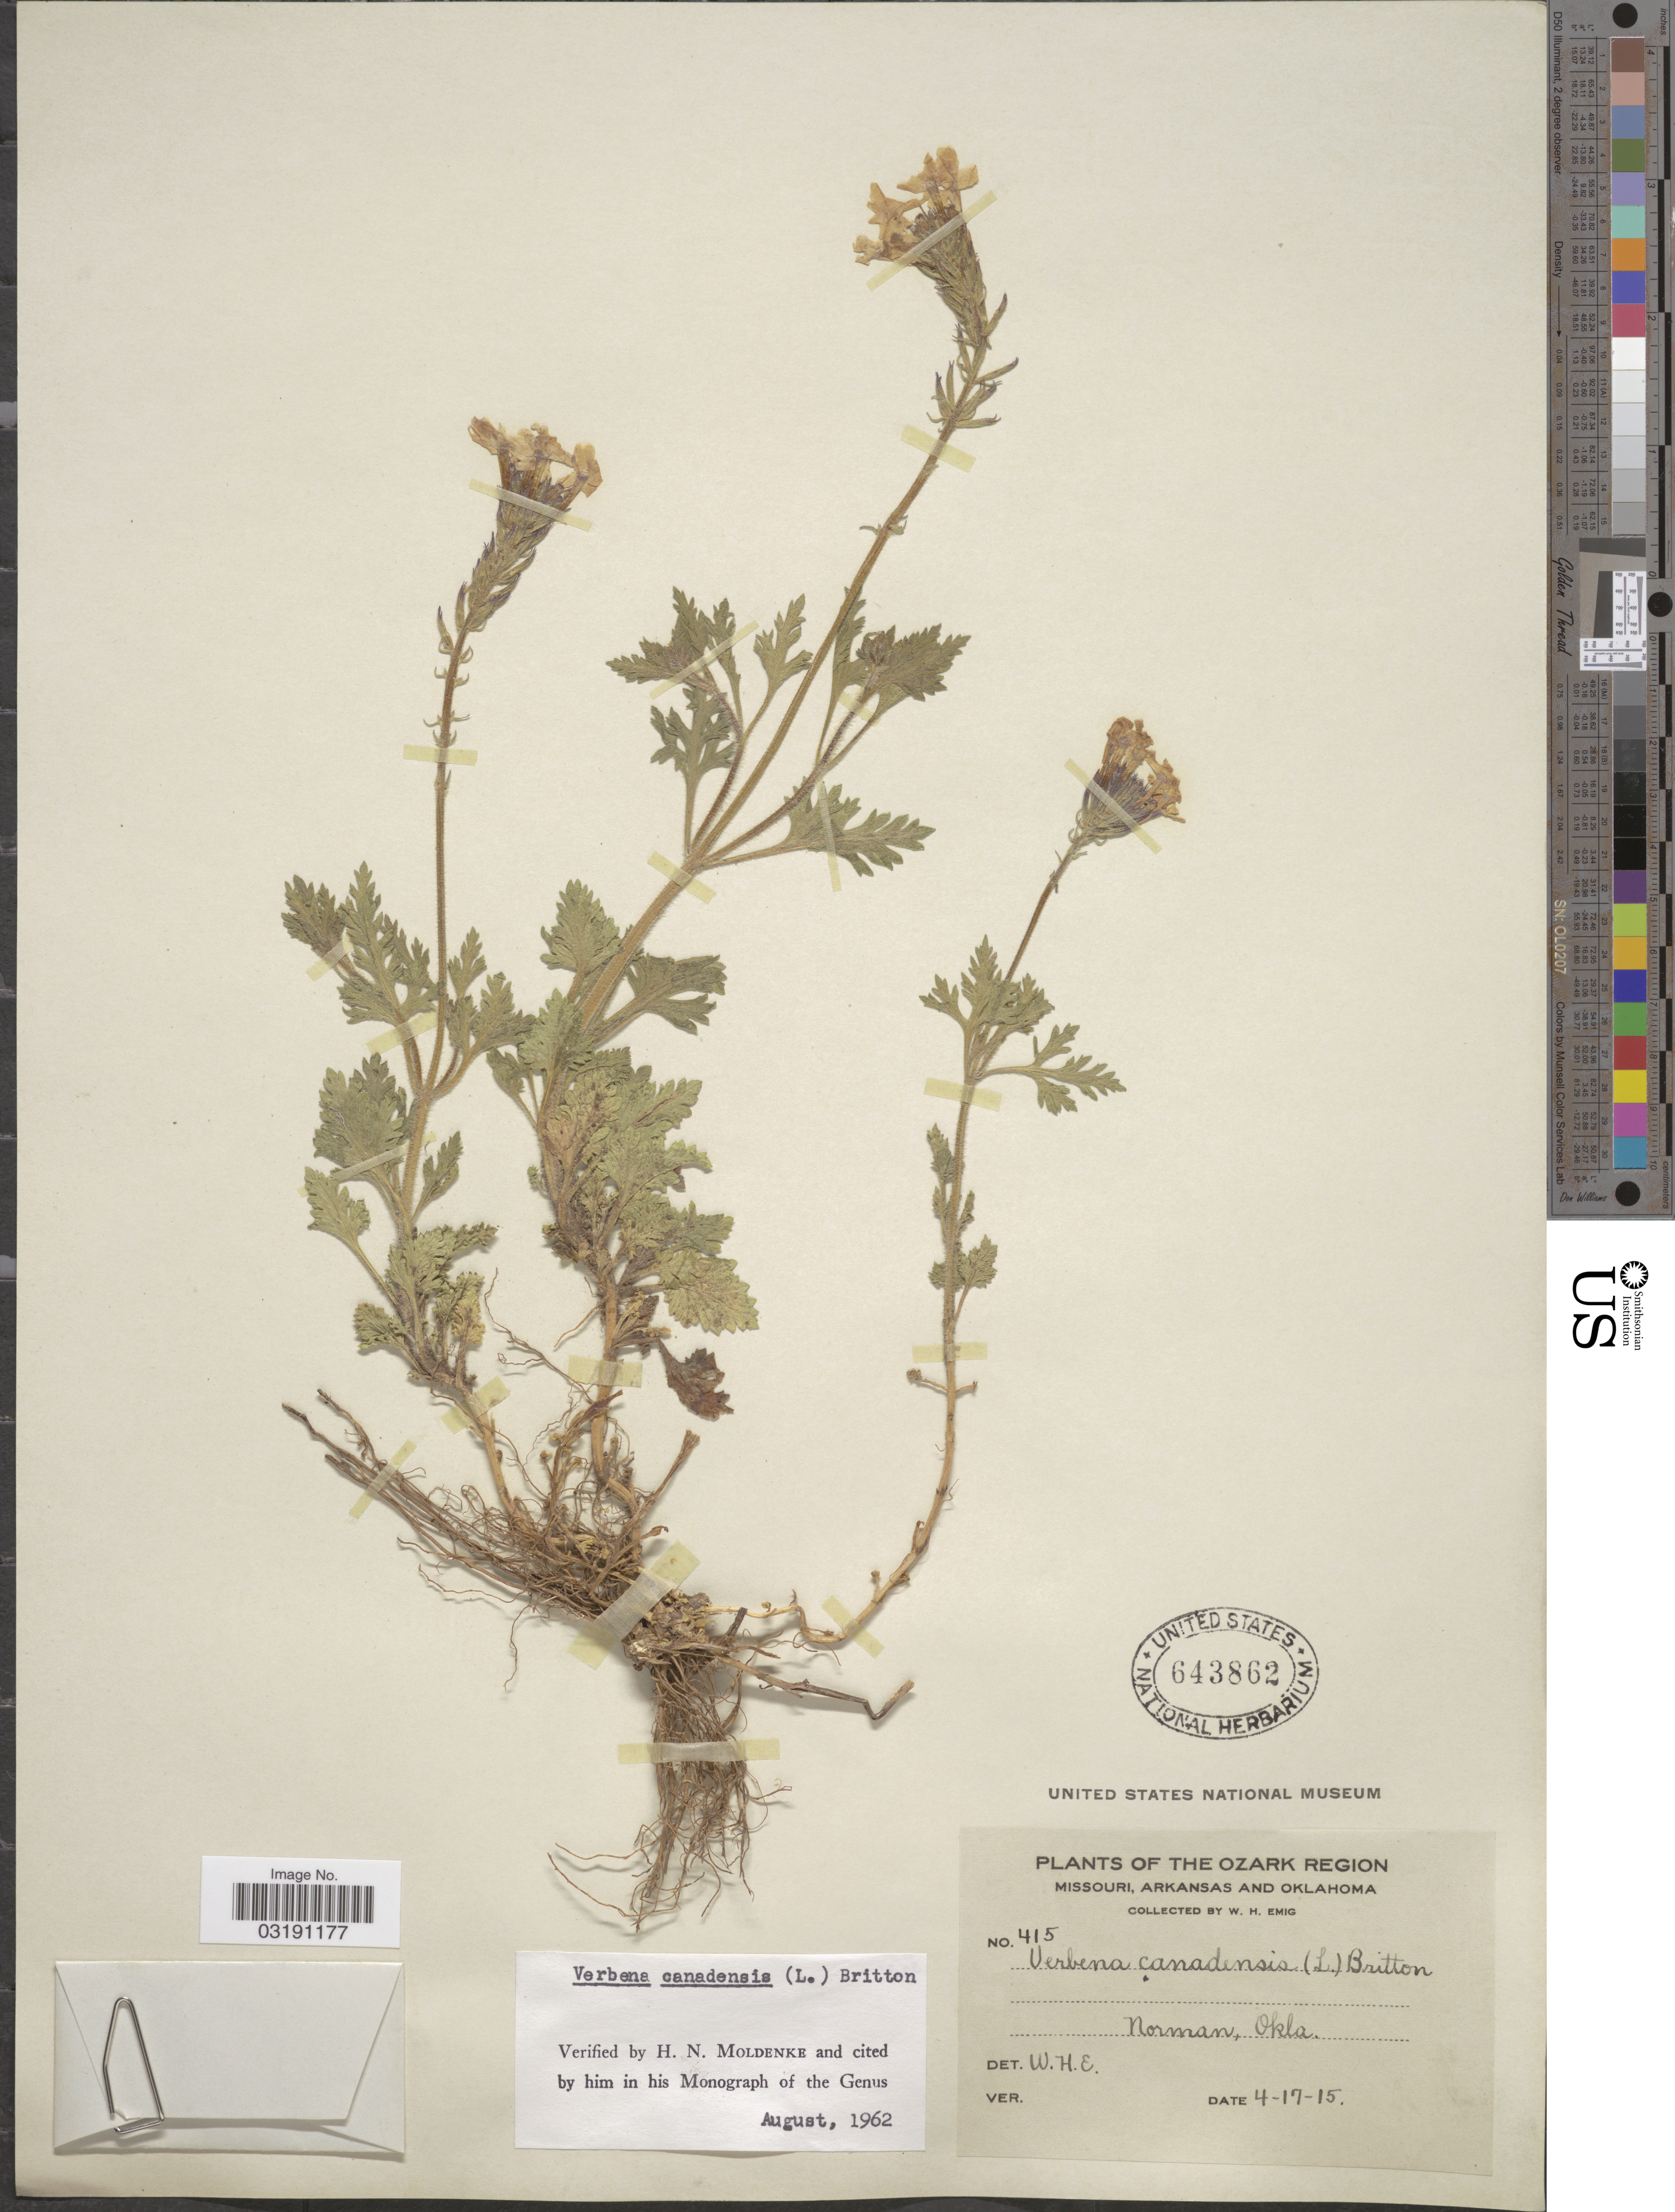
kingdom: Plantae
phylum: Tracheophyta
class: Magnoliopsida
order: Lamiales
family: Verbenaceae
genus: Verbena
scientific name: Verbena canadensis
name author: (L.) Britton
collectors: W. H. Emig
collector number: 415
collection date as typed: Transcribed d/m/y: 17/4/15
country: United States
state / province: Oklahoma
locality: The Ozark Region. Norman.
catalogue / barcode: US 643862